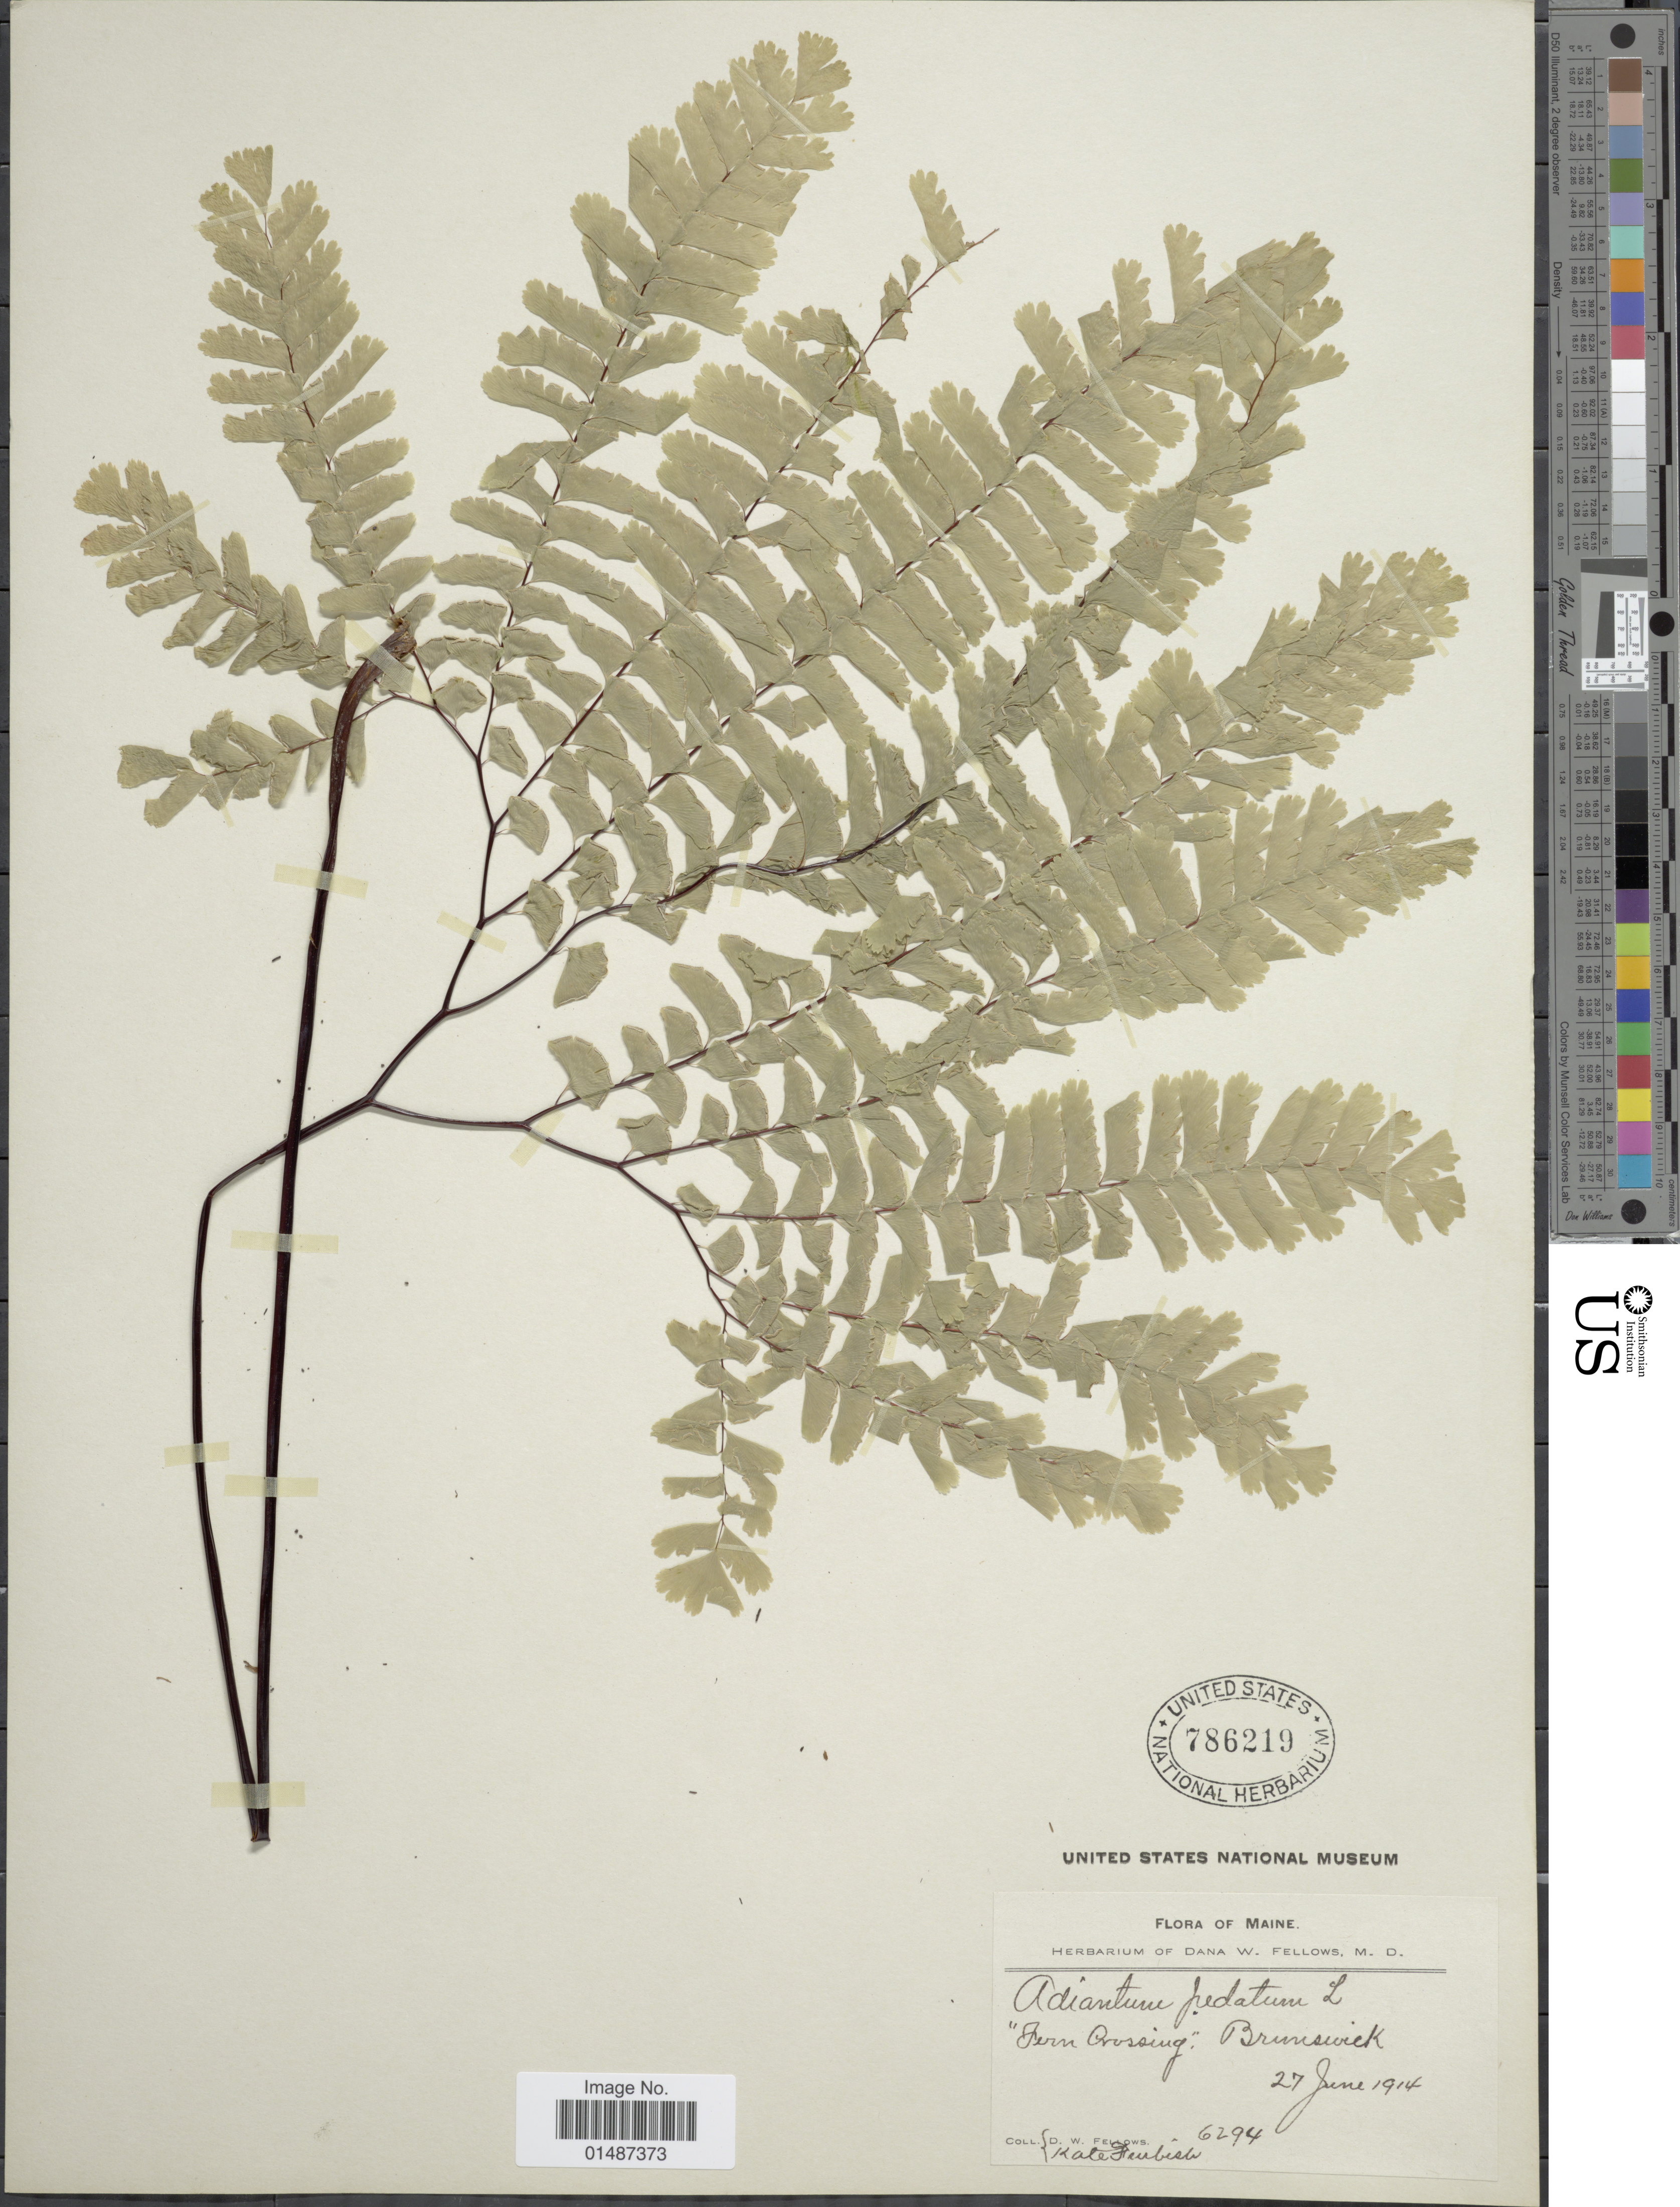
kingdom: Plantae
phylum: Tracheophyta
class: Polypodiopsida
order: Polypodiales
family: Pteridaceae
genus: Adiantum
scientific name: Adiantum pedatum var. pedatum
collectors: D. W. Fellows & K. Furbish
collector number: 6294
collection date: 1914-06-27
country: United States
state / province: Maine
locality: Fern Crossing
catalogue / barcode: US 786219